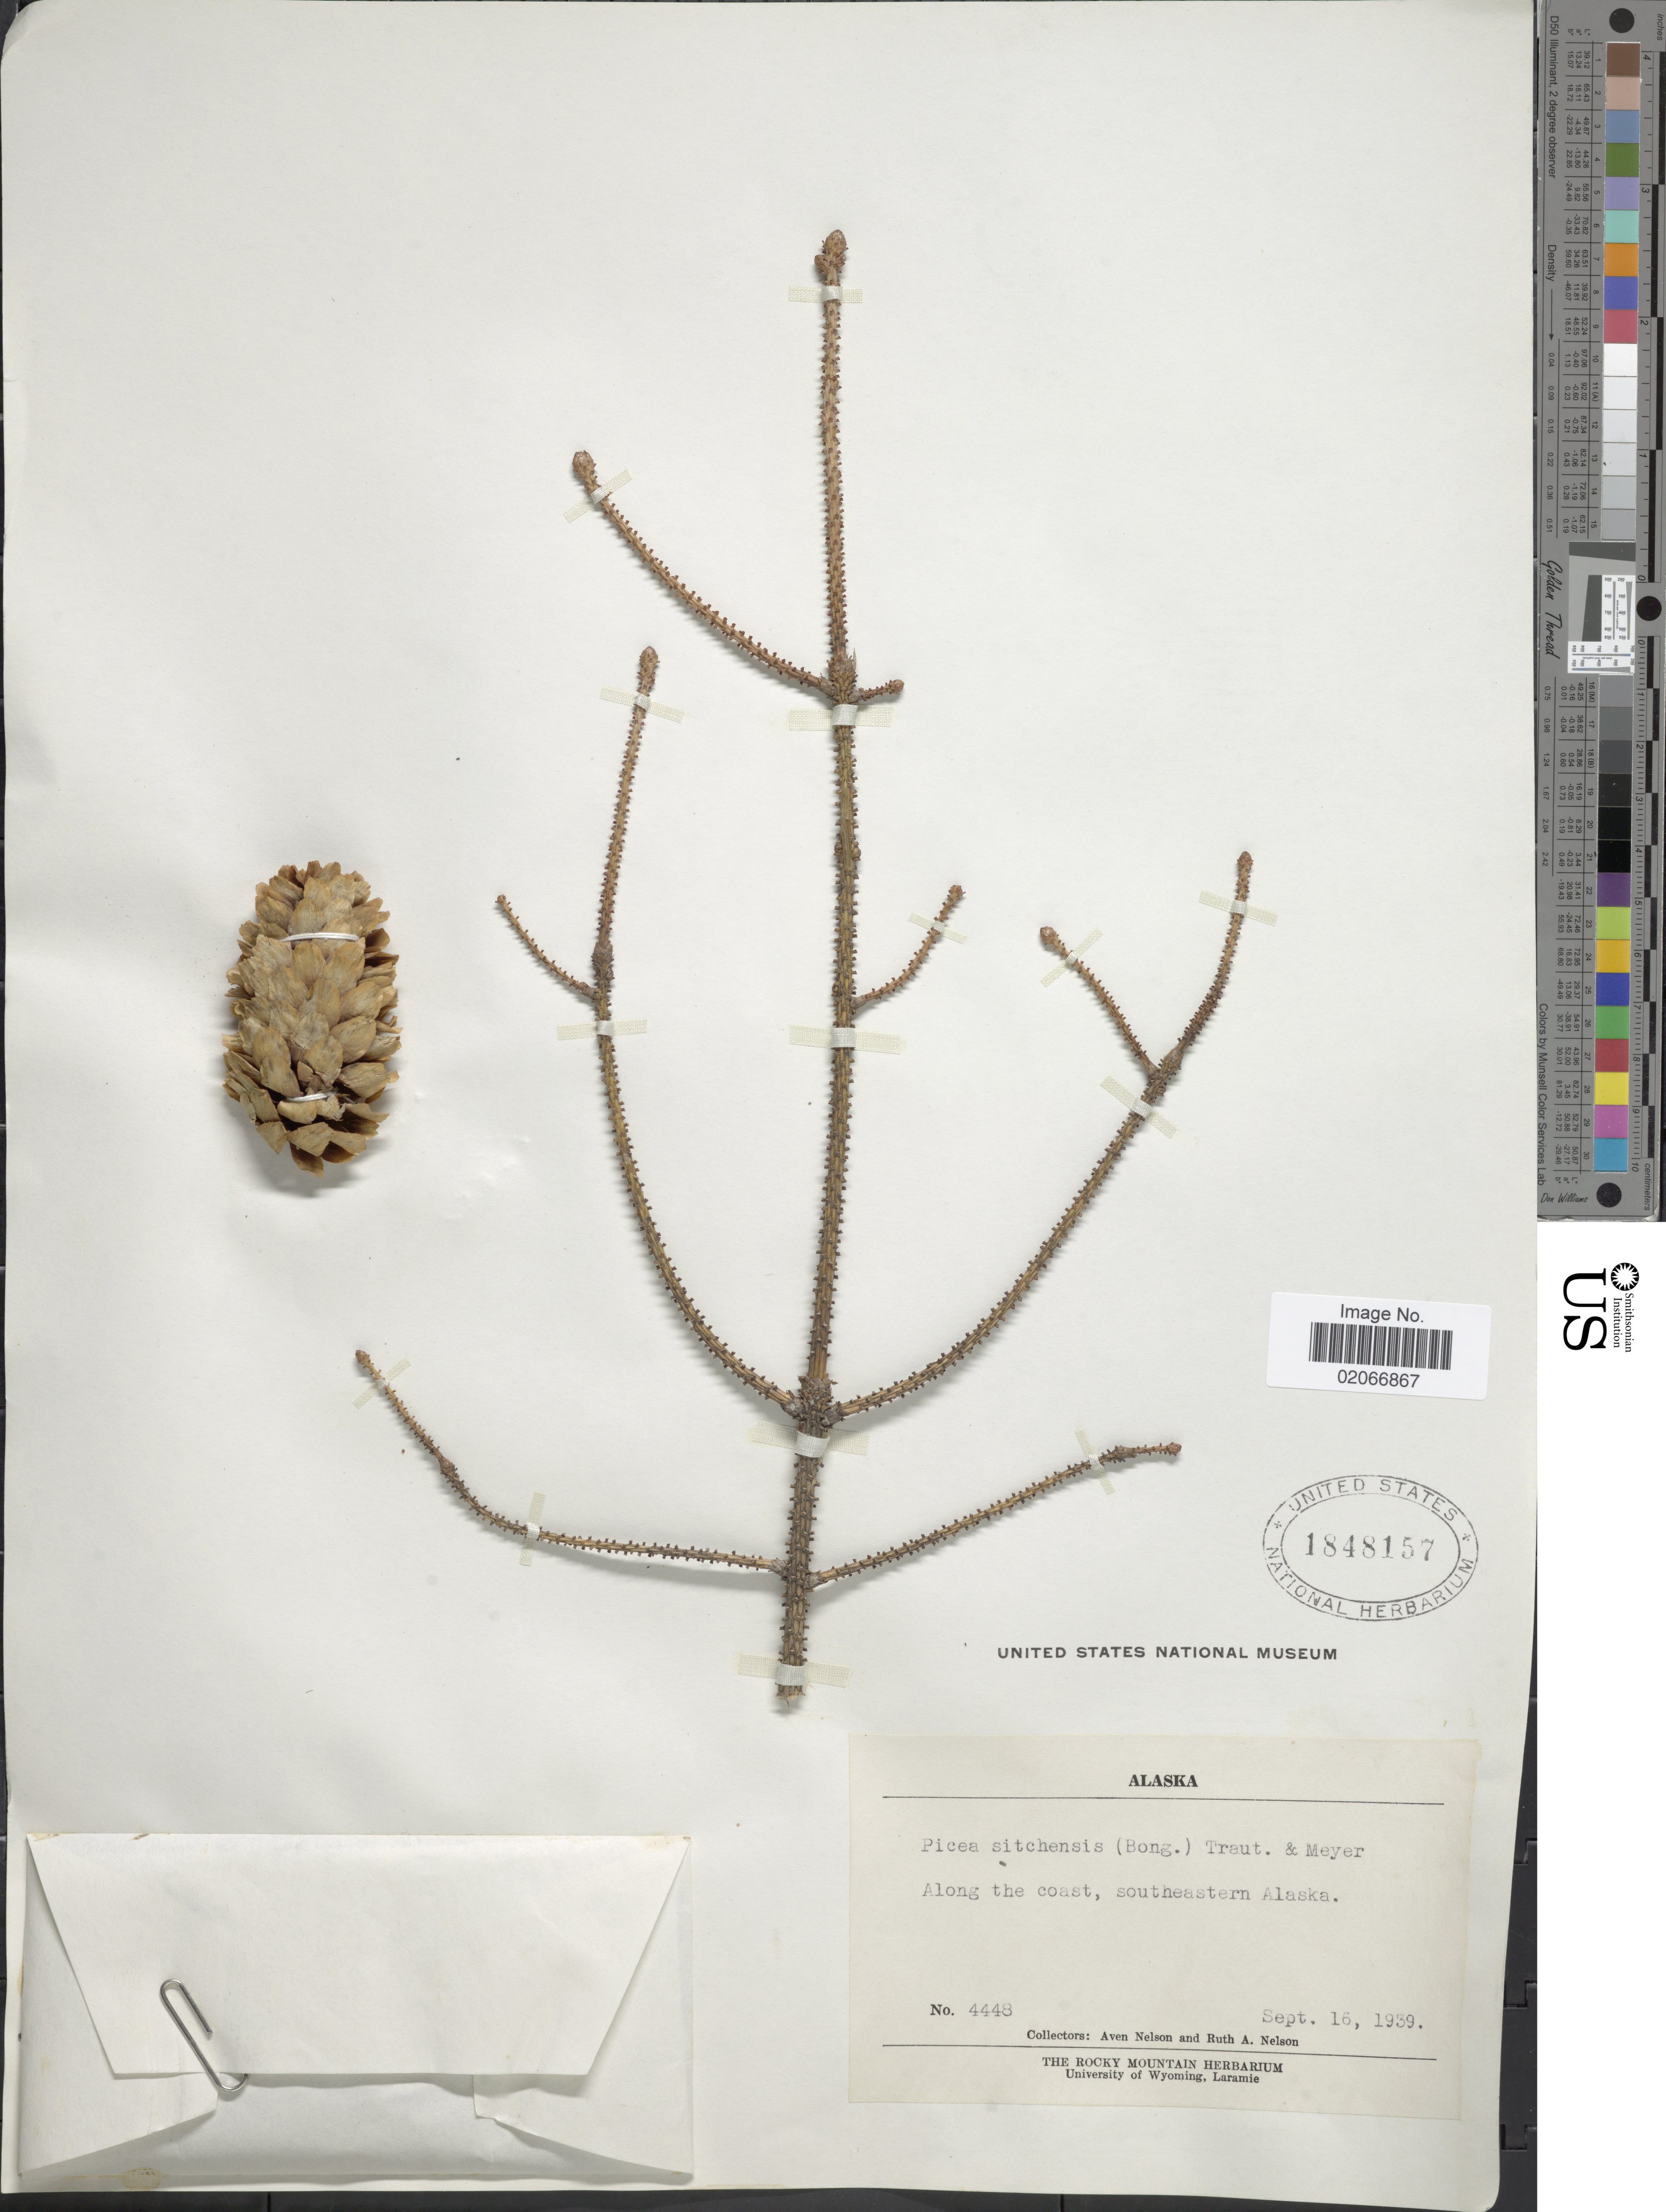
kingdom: Plantae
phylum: Tracheophyta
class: Pinopsida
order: Pinales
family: Pinaceae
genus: Picea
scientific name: Picea sitchensis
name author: (Bong.) Carrière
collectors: A. Nelson & R. A. Nelson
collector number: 4448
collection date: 1939-09-16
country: United States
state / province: Alaska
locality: Along the Coast, southeastern Alaska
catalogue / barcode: US 1848157